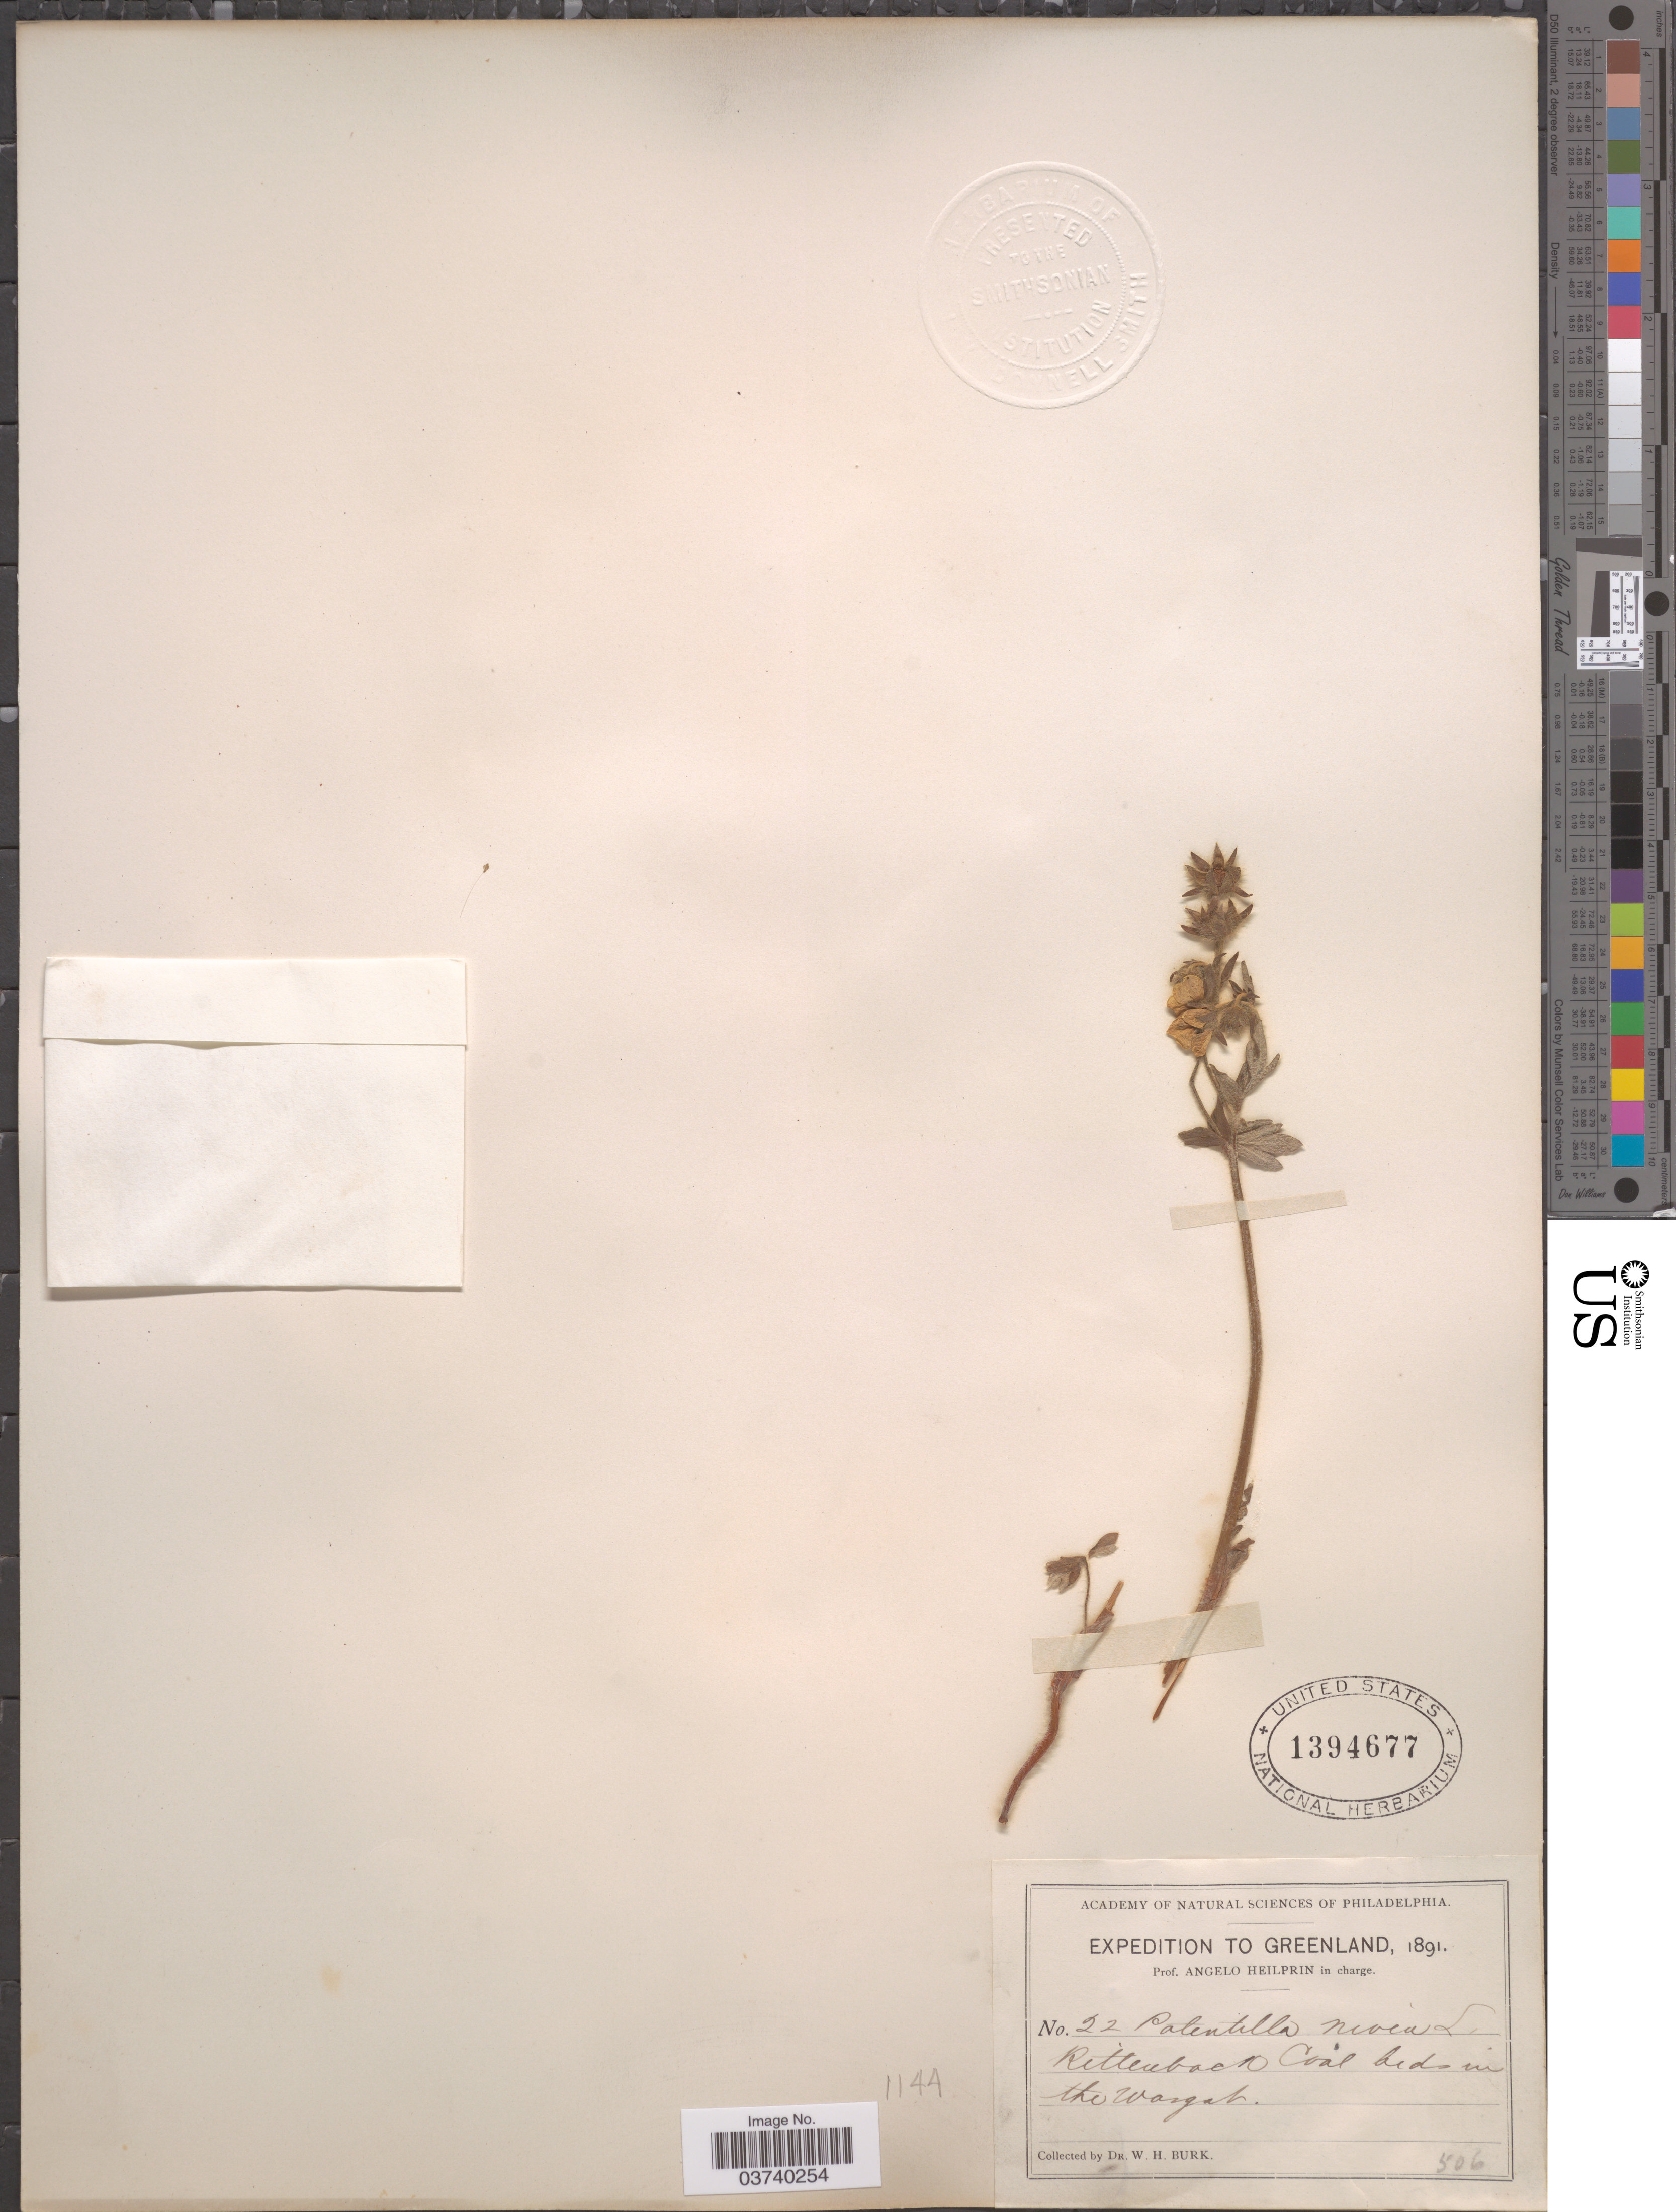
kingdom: Plantae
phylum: Tracheophyta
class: Magnoliopsida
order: Rosales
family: Rosaceae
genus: Potentilla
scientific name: Potentilla nivea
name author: L.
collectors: W. Burk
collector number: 22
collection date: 1891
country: Greenland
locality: Rittenback Coal beds in the Wasgat [interpreted].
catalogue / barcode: US 1394677